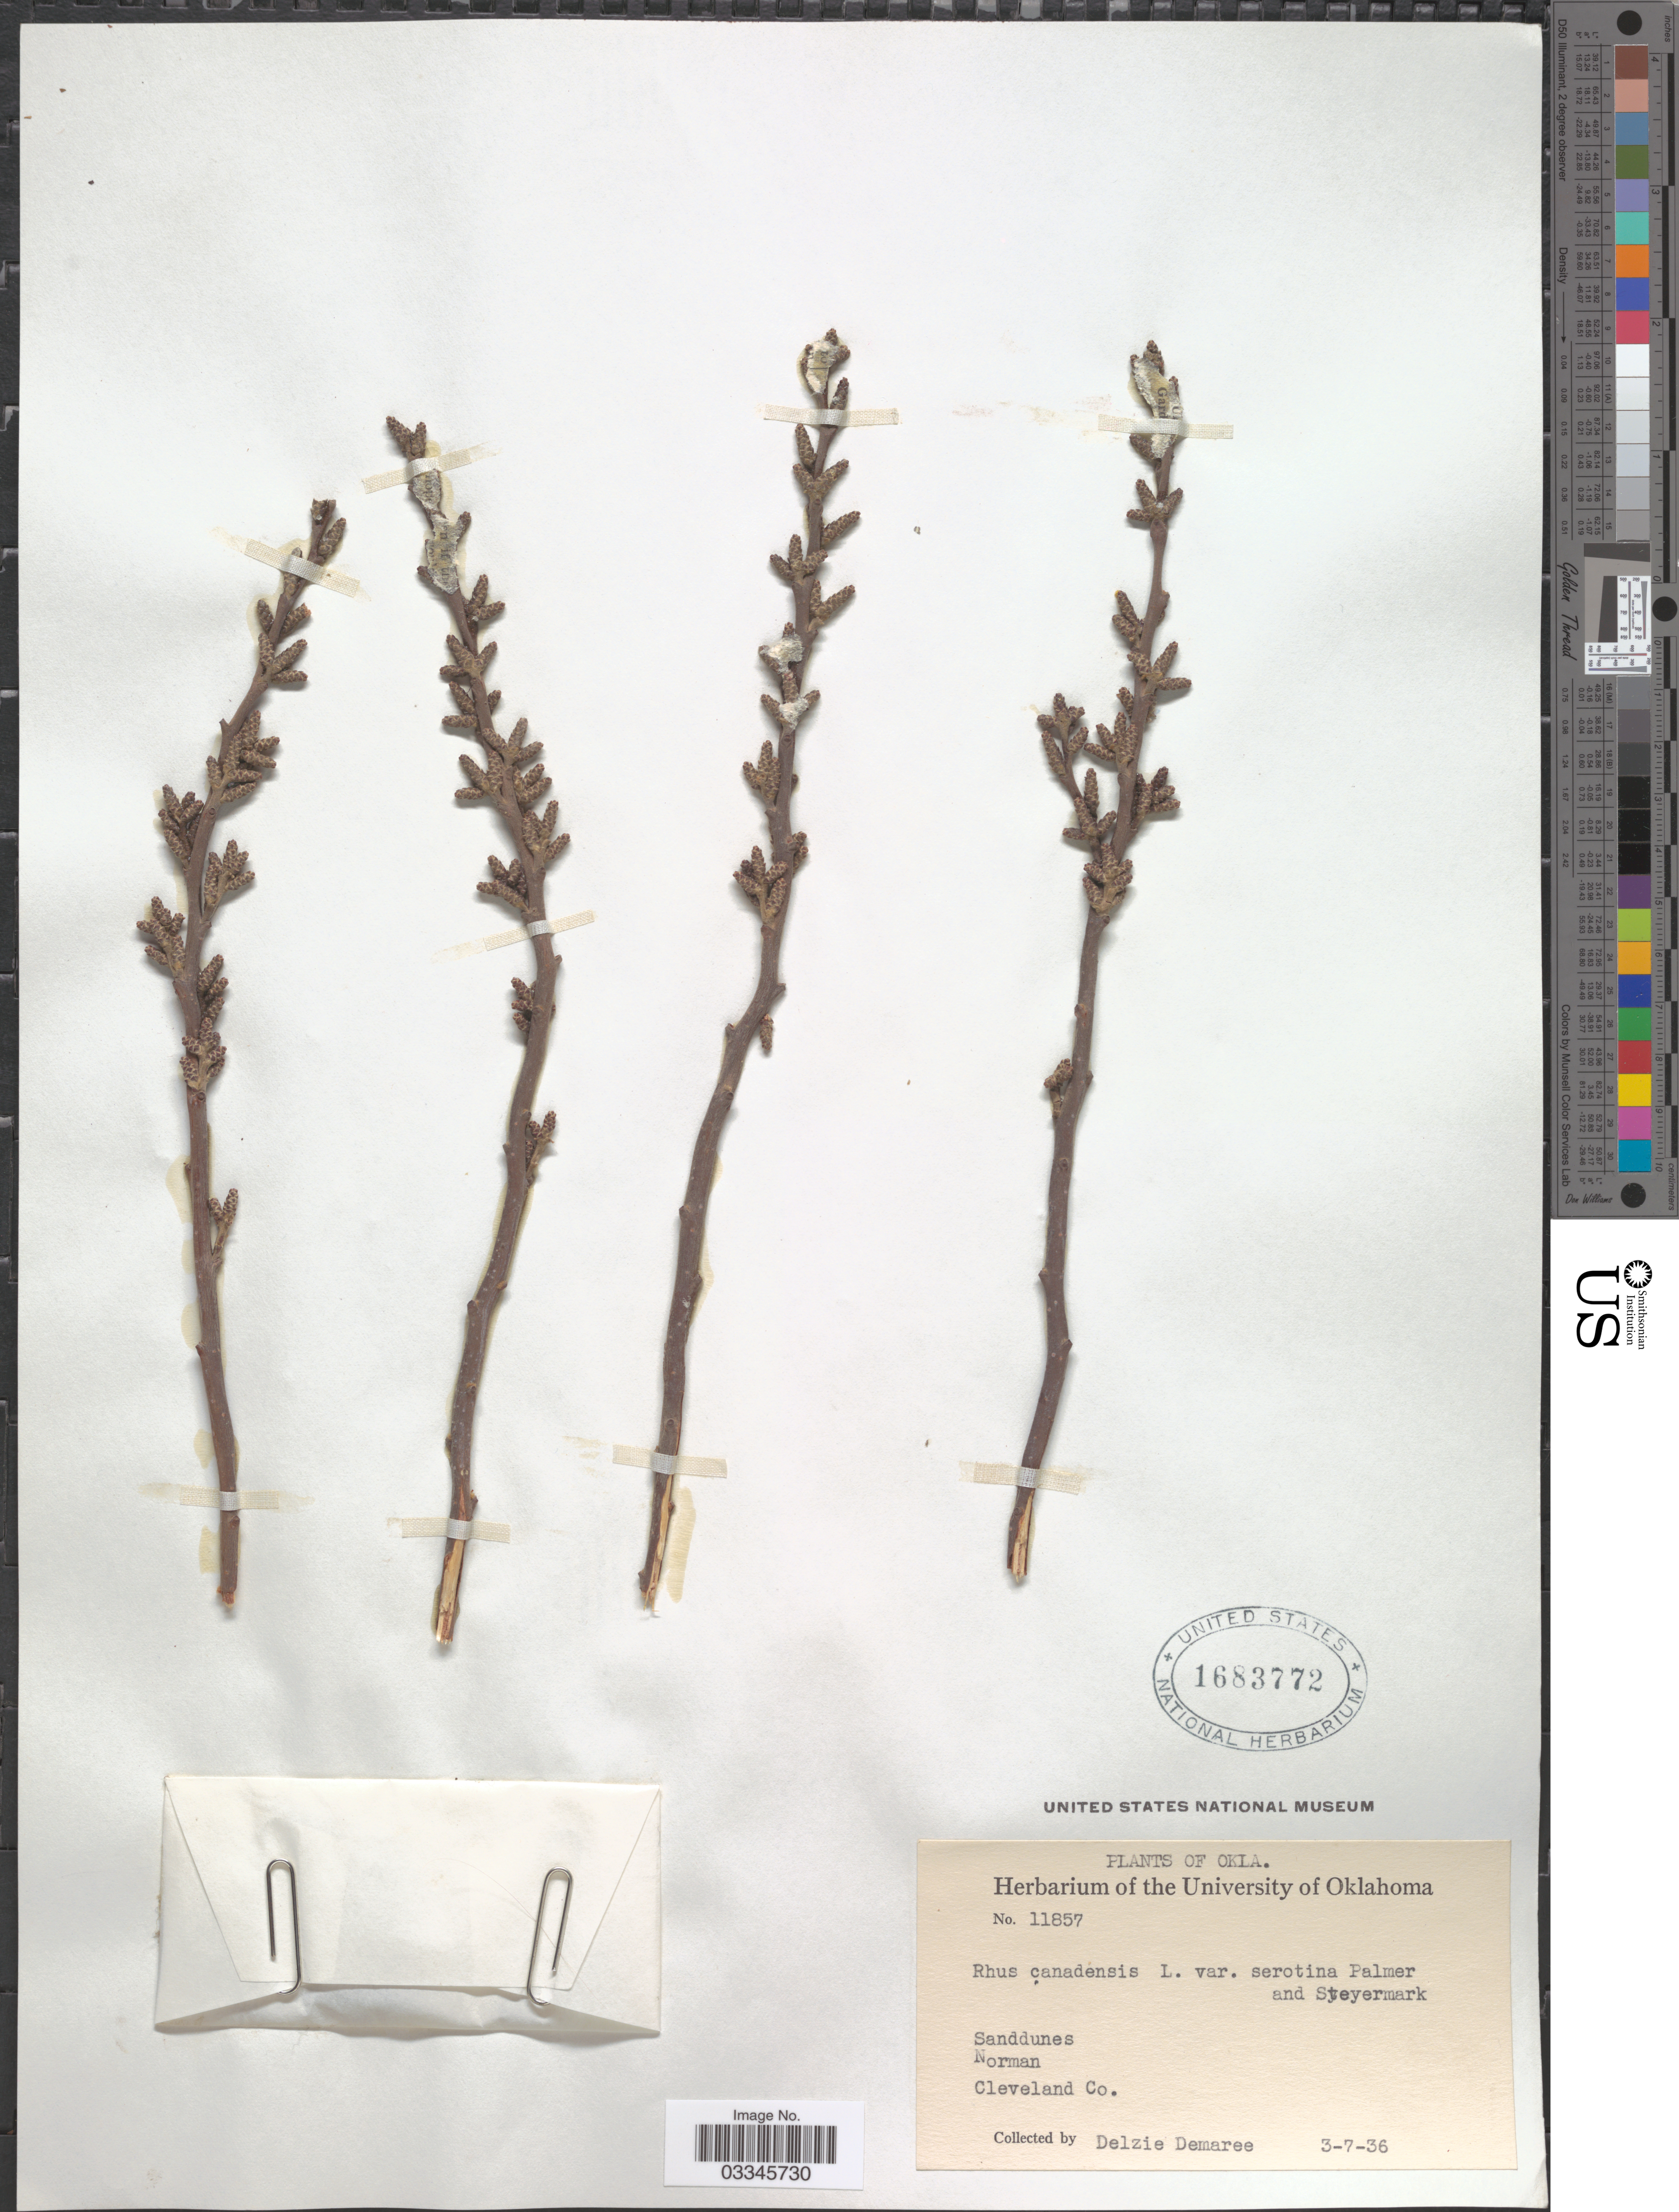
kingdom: Plantae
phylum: Tracheophyta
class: Magnoliopsida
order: Sapindales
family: Anacardiaceae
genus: Rhus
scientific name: Rhus canadensis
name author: Marshall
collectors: D. Demaree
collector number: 11857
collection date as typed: Transcribed d/m/y: 7/3/36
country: United States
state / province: Oklahoma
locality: Norman, Cleveland Co.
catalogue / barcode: US 1683772